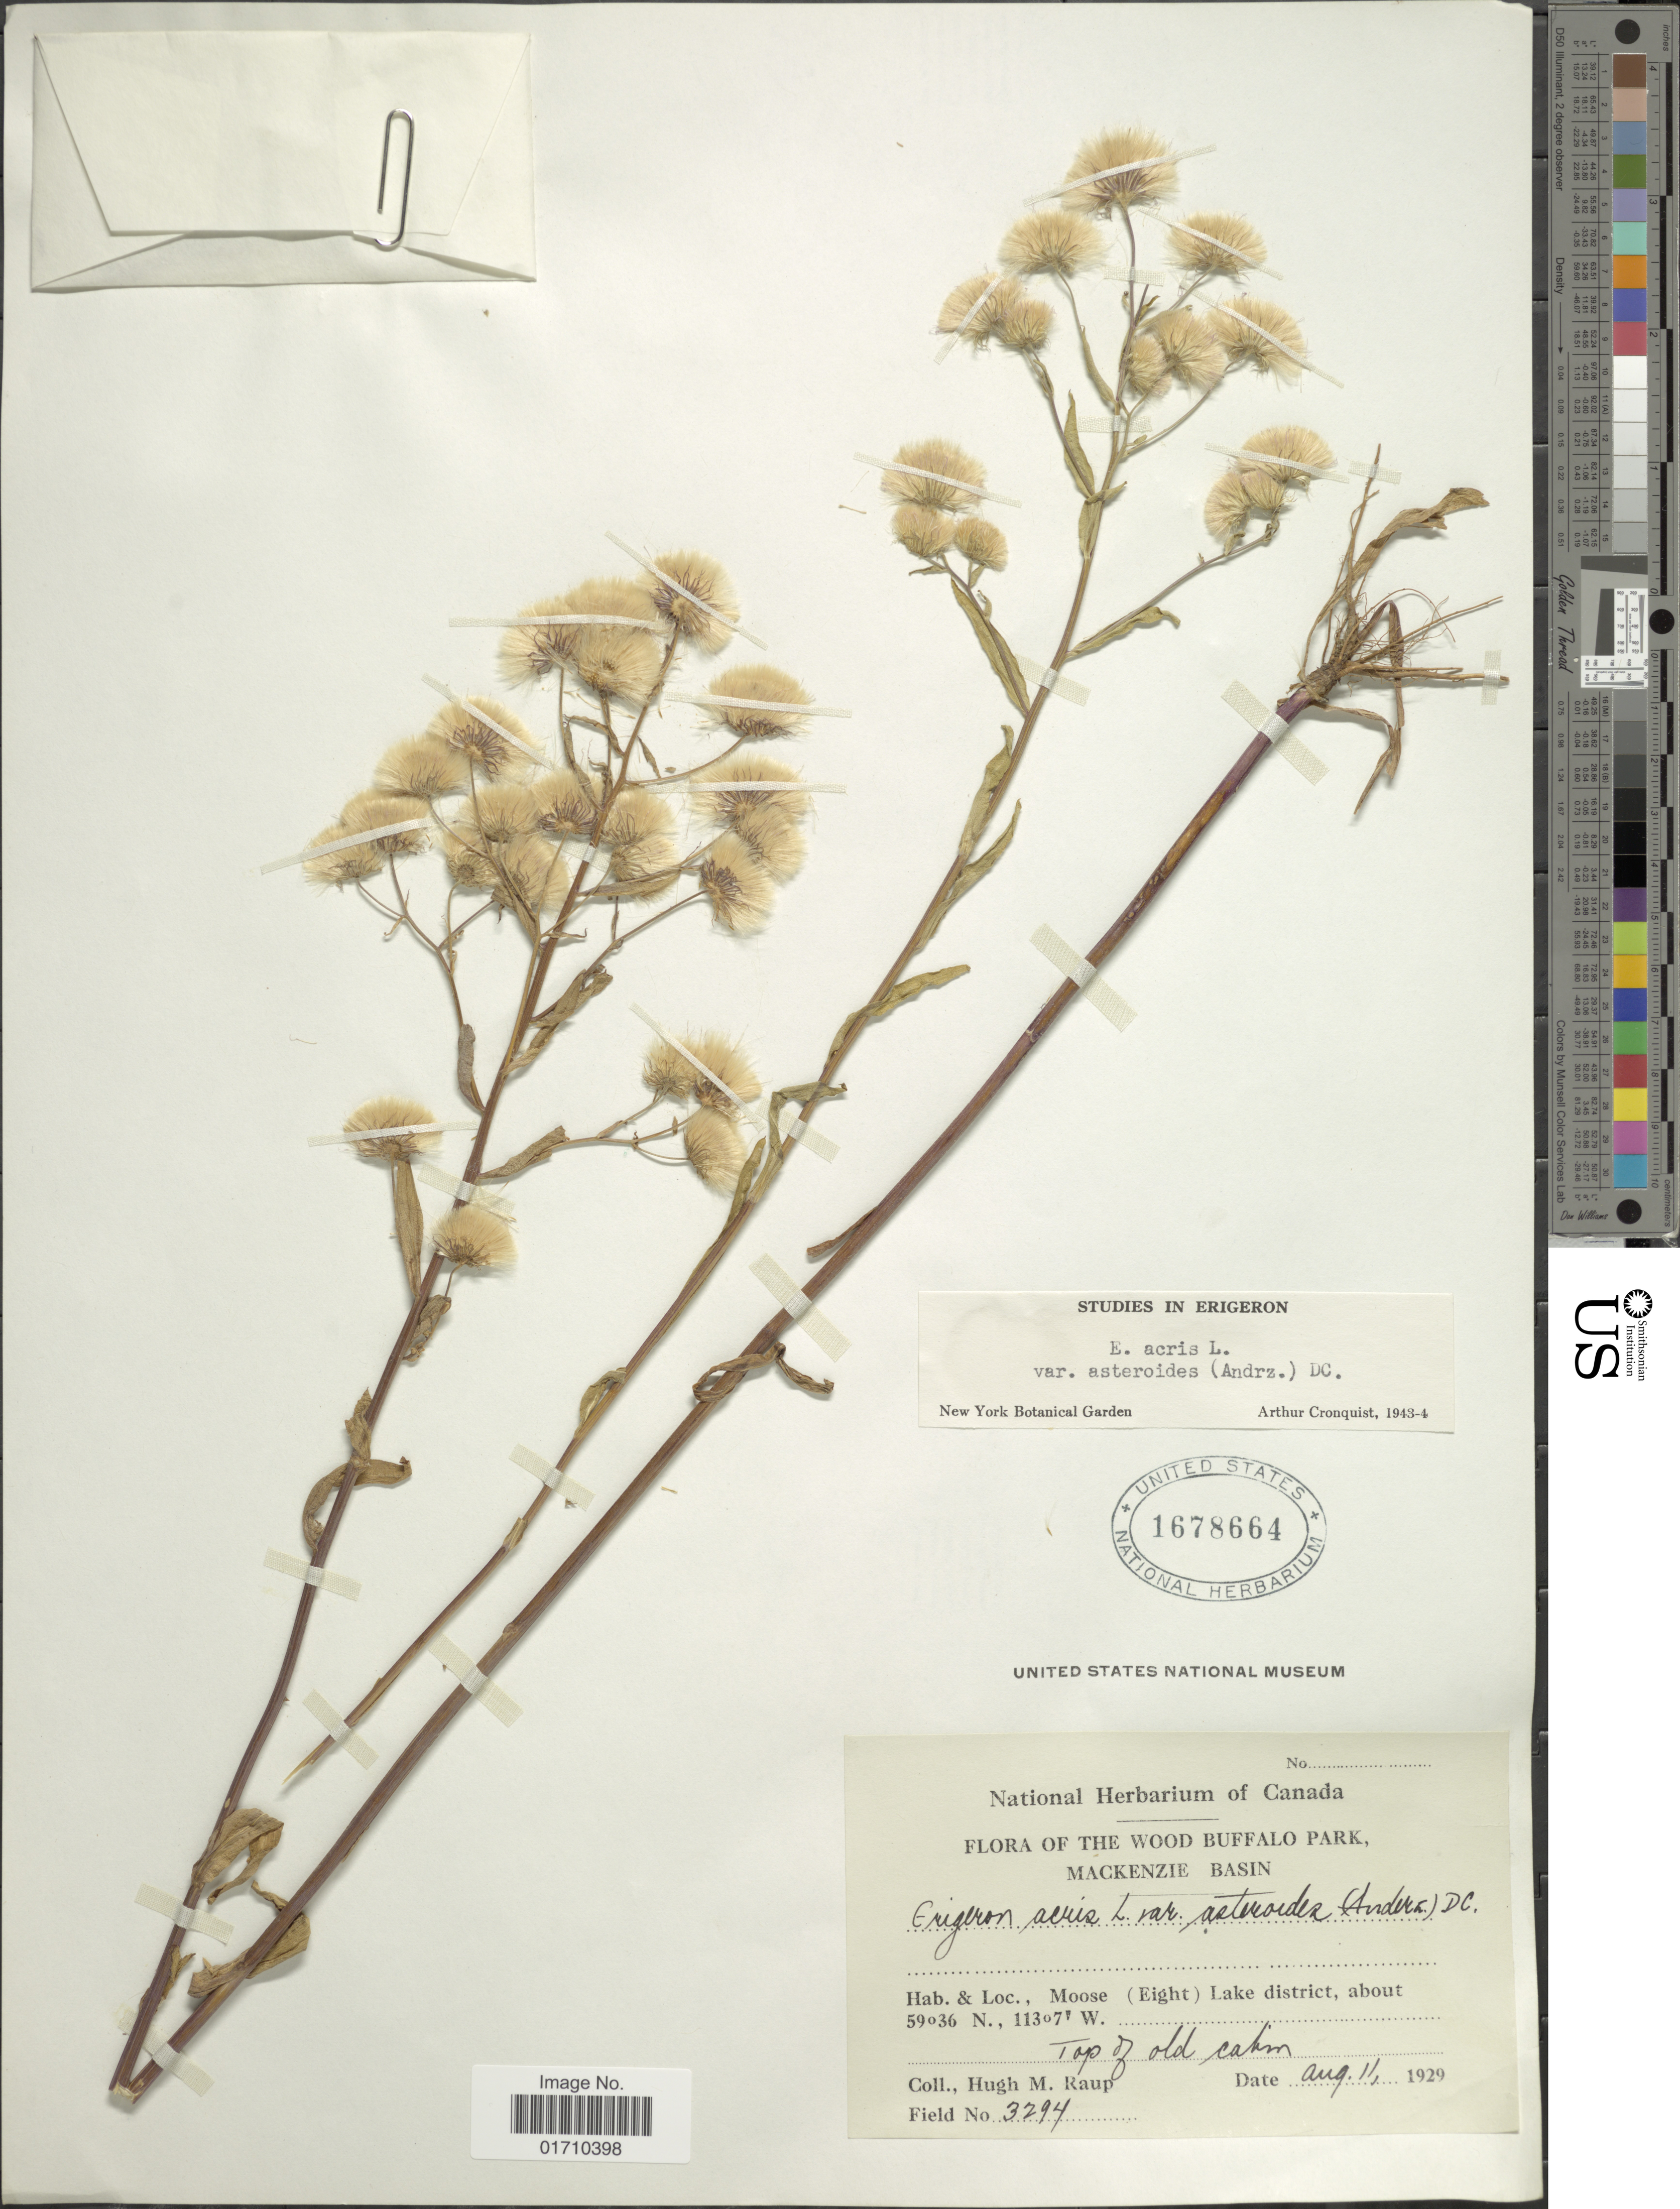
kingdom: Plantae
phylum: Tracheophyta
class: Magnoliopsida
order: Asterales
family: Asteraceae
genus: Erigeron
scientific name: Erigeron acris var. asteroides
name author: (Andrz.) DC.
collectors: H. Raup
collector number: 3294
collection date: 1929-08-11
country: Canada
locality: The Wood Buffallo Park, Mackenzie Basin, Moose (Eight) Lake district, Top of old cabin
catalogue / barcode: US 1678664